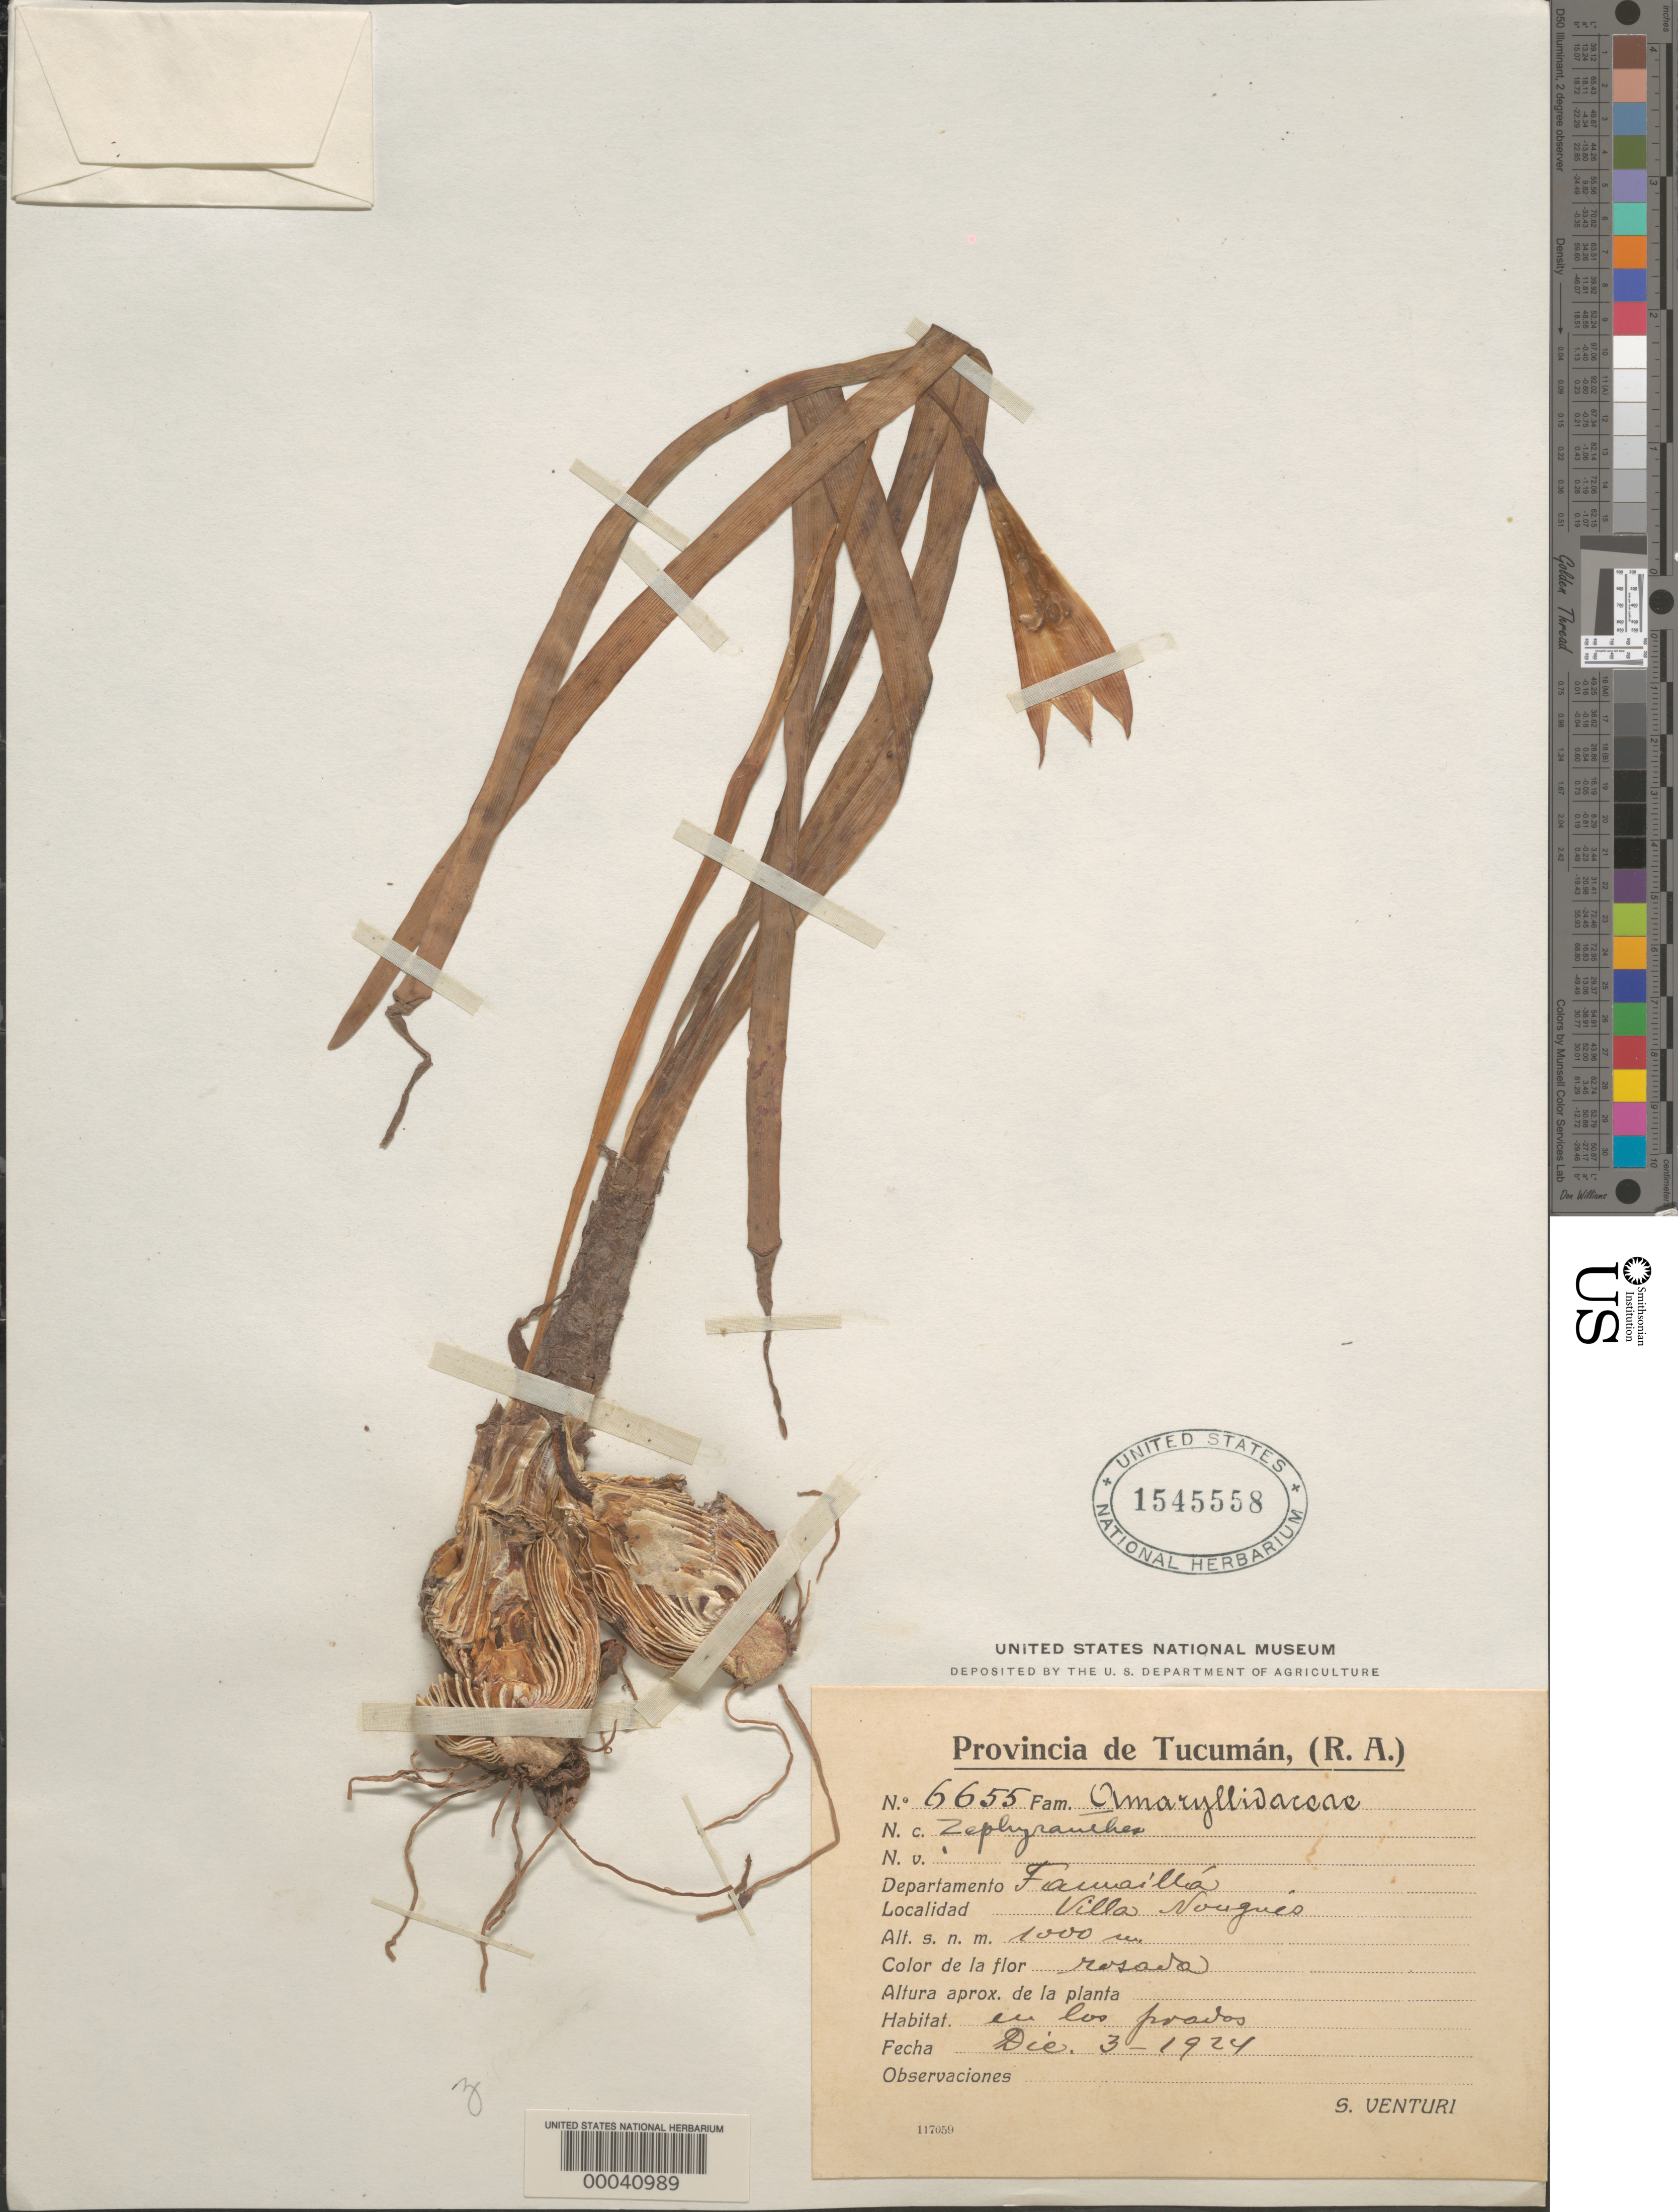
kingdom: Plantae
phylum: Tracheophyta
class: Liliopsida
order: Asparagales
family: Amaryllidaceae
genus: Zephyranthes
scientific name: Zephyranthes sp.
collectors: S. Venturi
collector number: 6655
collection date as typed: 03 Dec 1924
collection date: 1924-12-03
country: Argentina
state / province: Tucumán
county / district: Famaillá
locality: Villa Nougues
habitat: Pasture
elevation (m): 1000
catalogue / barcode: US 1545558